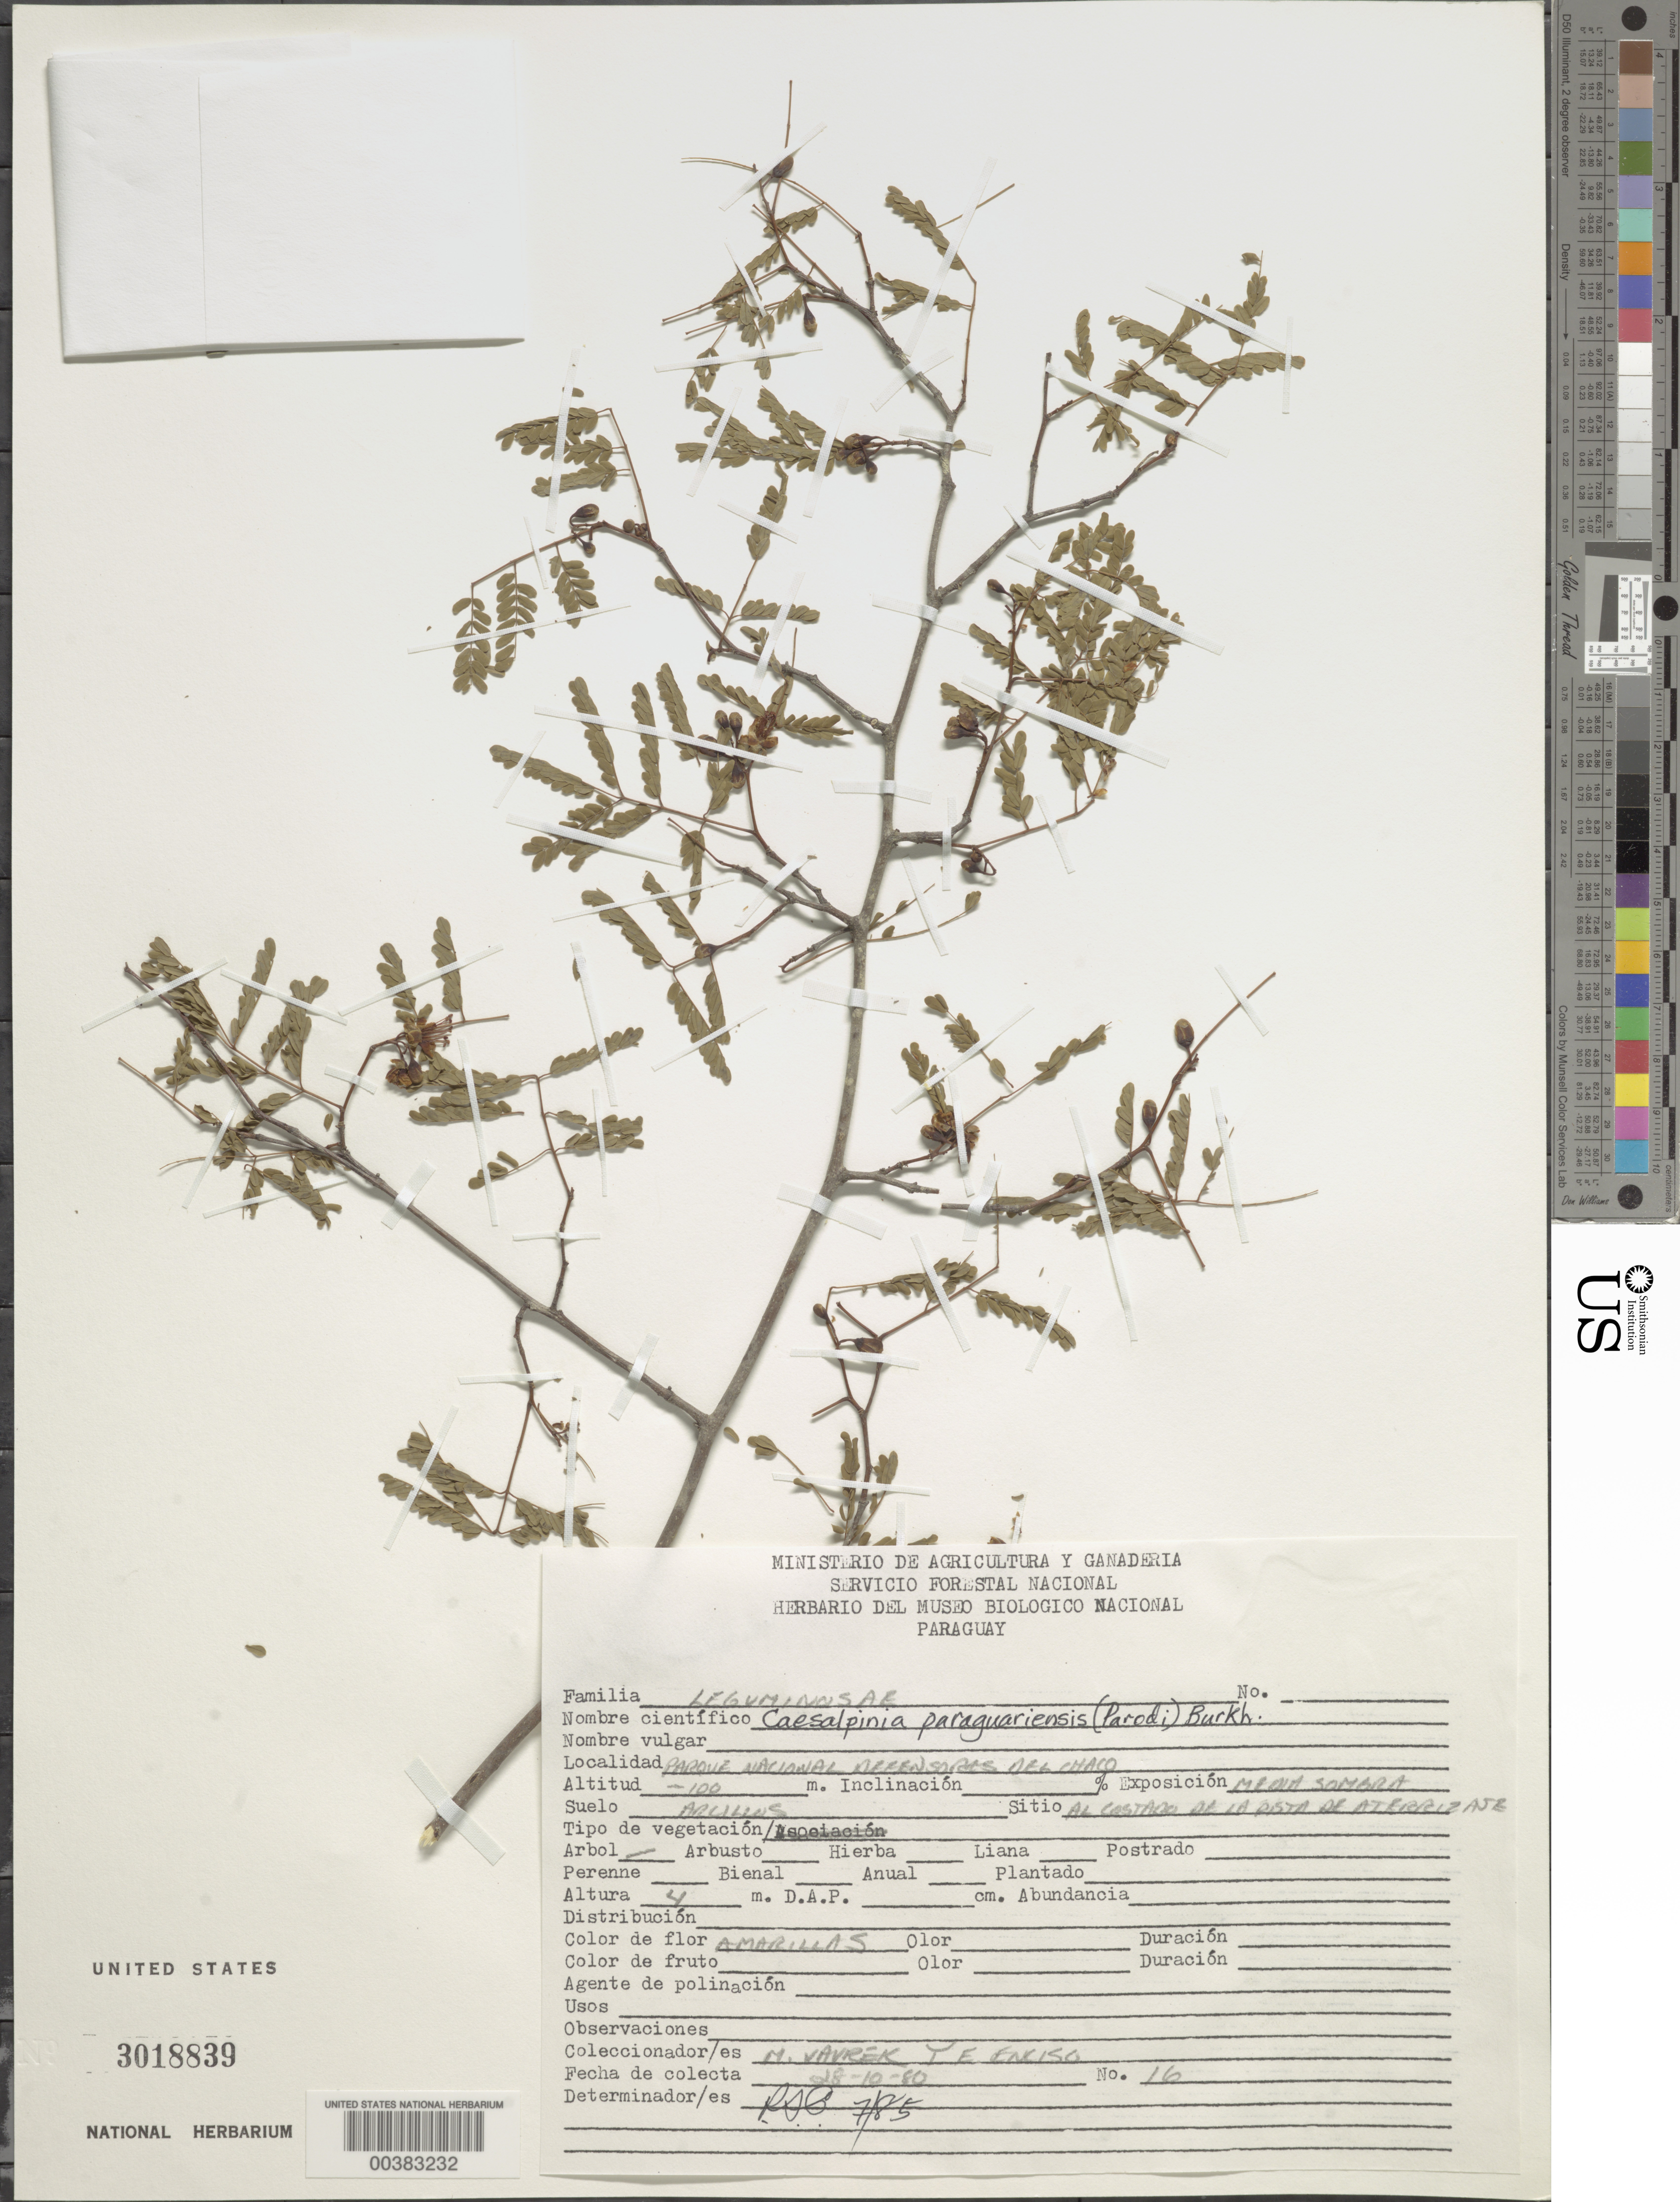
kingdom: Plantae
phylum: Tracheophyta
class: Magnoliopsida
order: Fabales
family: Fabaceae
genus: Libidibia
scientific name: Libidibia paraguariensis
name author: (Parodi) G.P. Lewis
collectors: M. Vavrek & E. Enciso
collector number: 16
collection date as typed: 28 Oct 1980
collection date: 1980-10-28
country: Paraguay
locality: Parque nacional defensoras del chaco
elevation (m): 100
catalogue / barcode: US 3018839